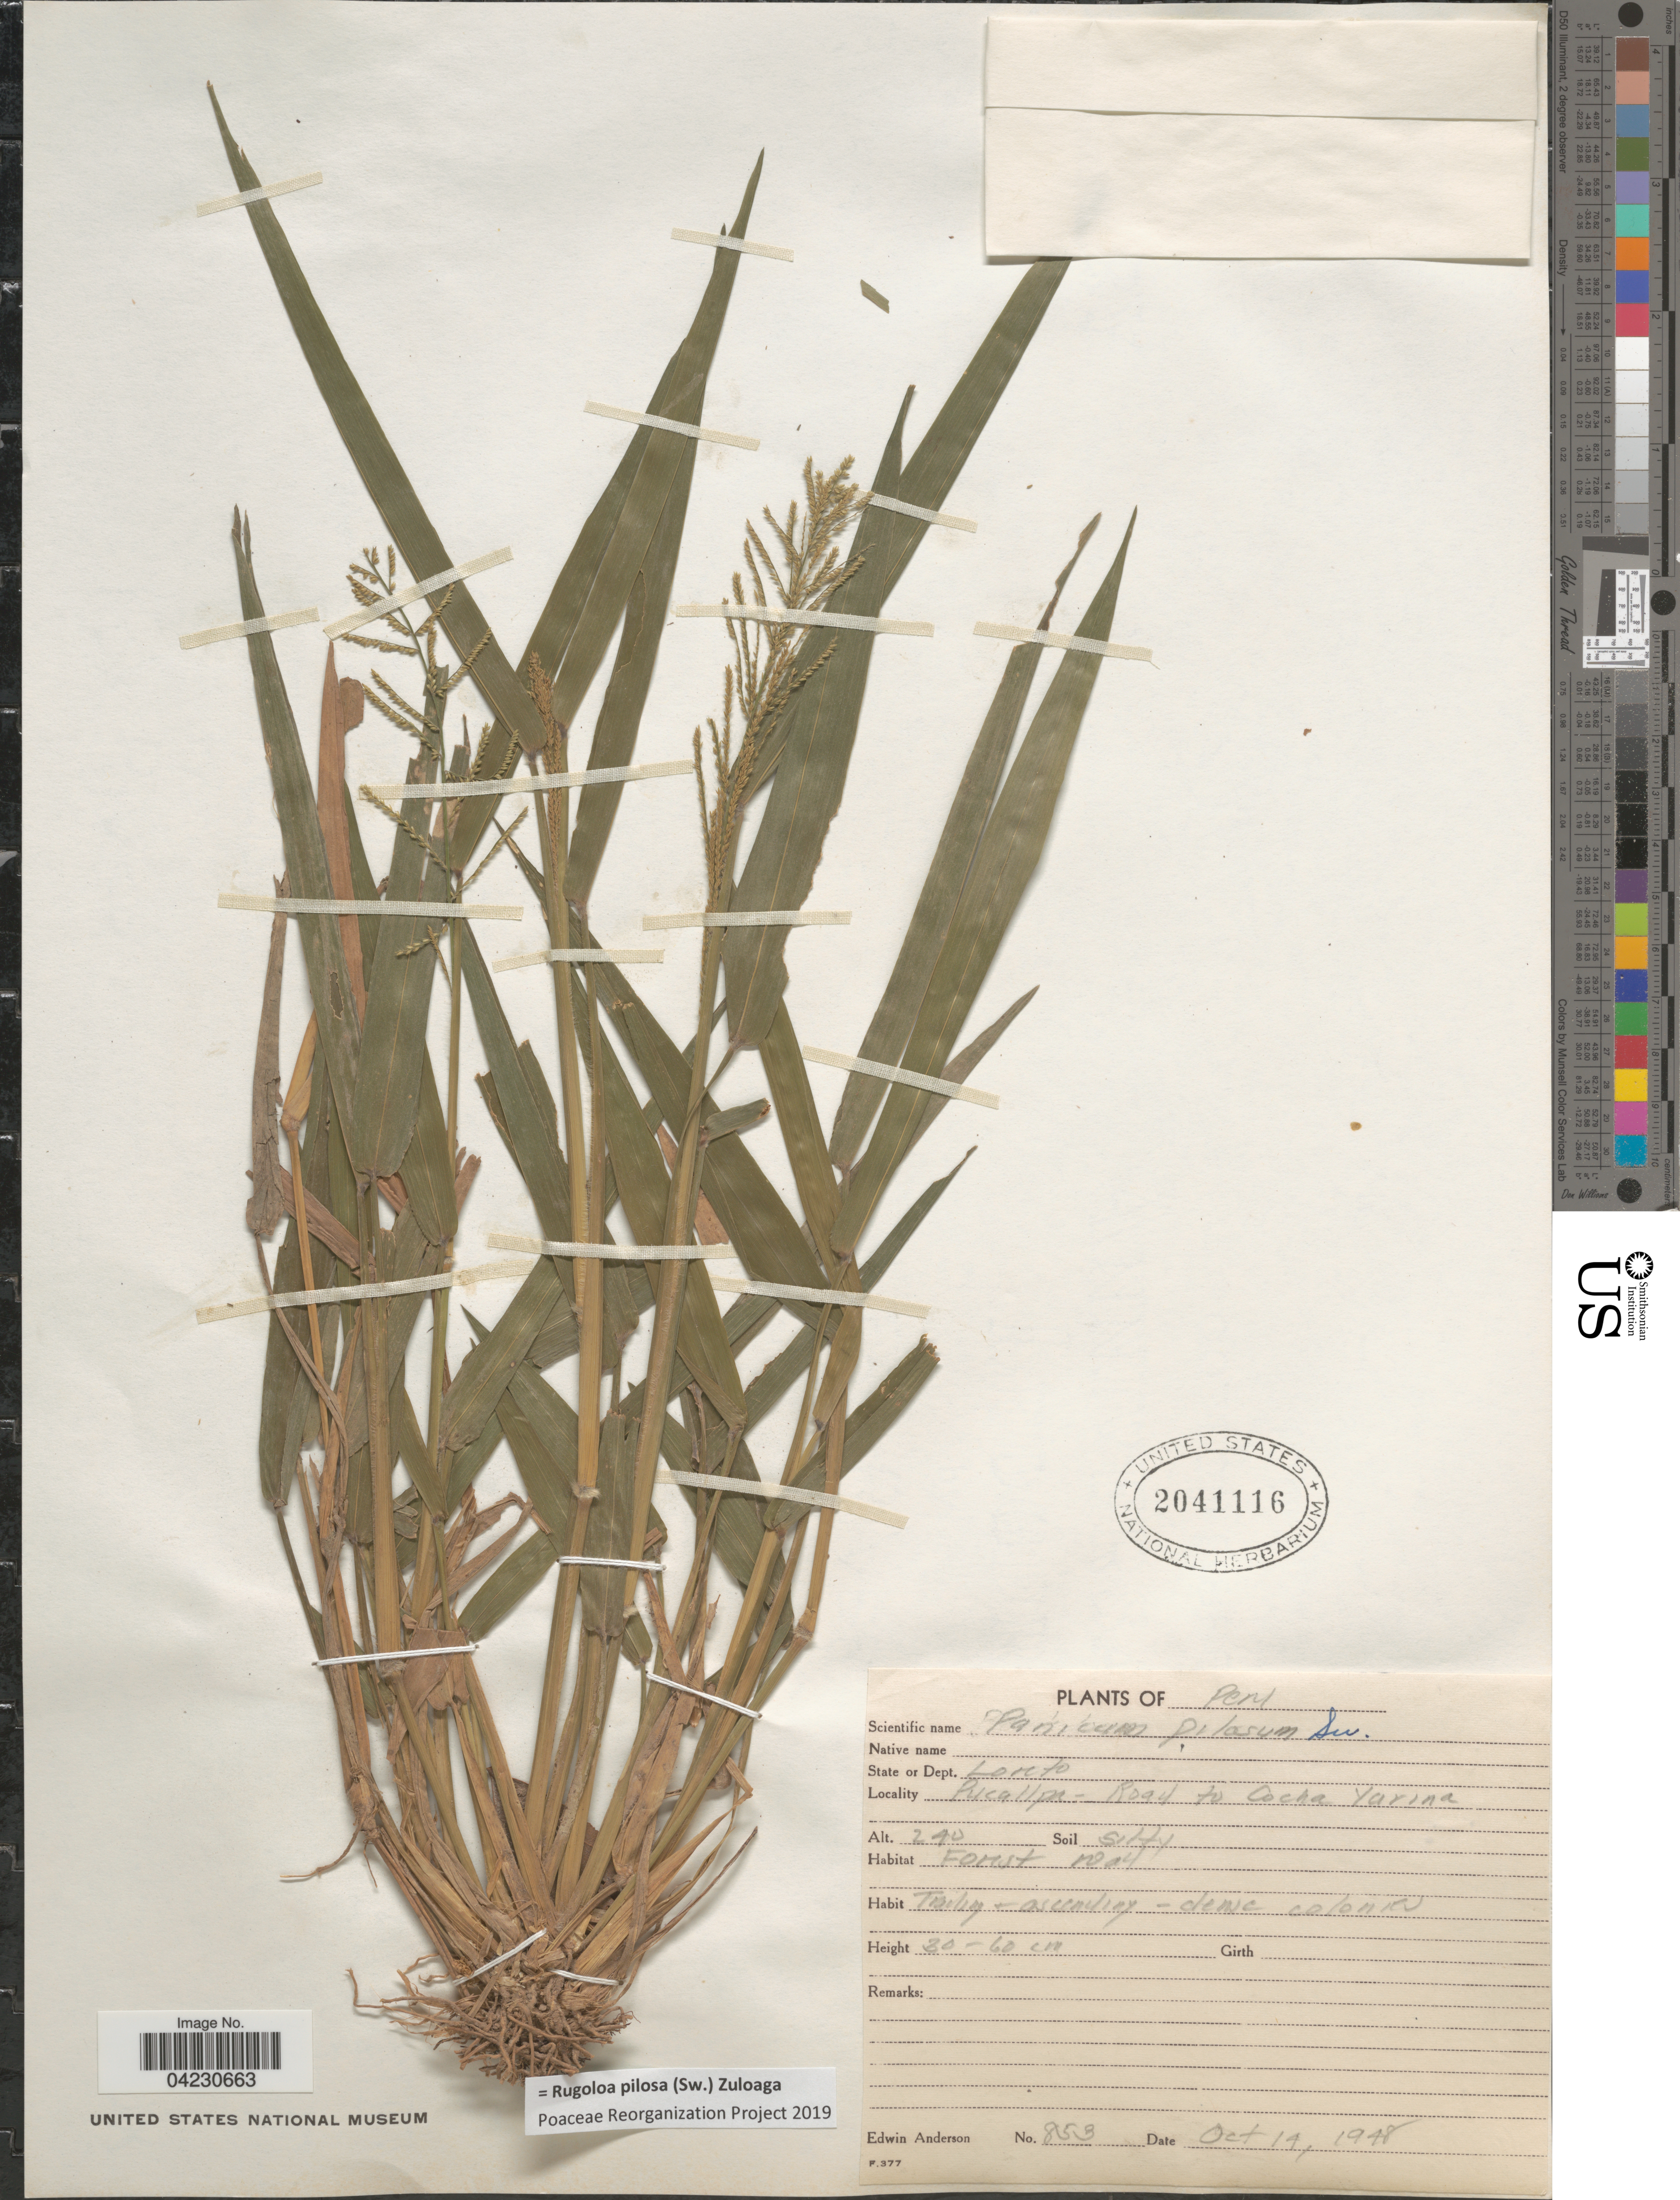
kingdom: Plantae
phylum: Tracheophyta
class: Liliopsida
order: Poales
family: Poaceae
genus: Rugoloa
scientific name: Rugoloa pilosa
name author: (Sw.) Zuloaga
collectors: E. Anderson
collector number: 853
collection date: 1948-10-14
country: Peru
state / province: Loreto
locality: State or Dept. Loreto. Pucallpa- Road to Cocha Yarina.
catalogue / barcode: US 2041116